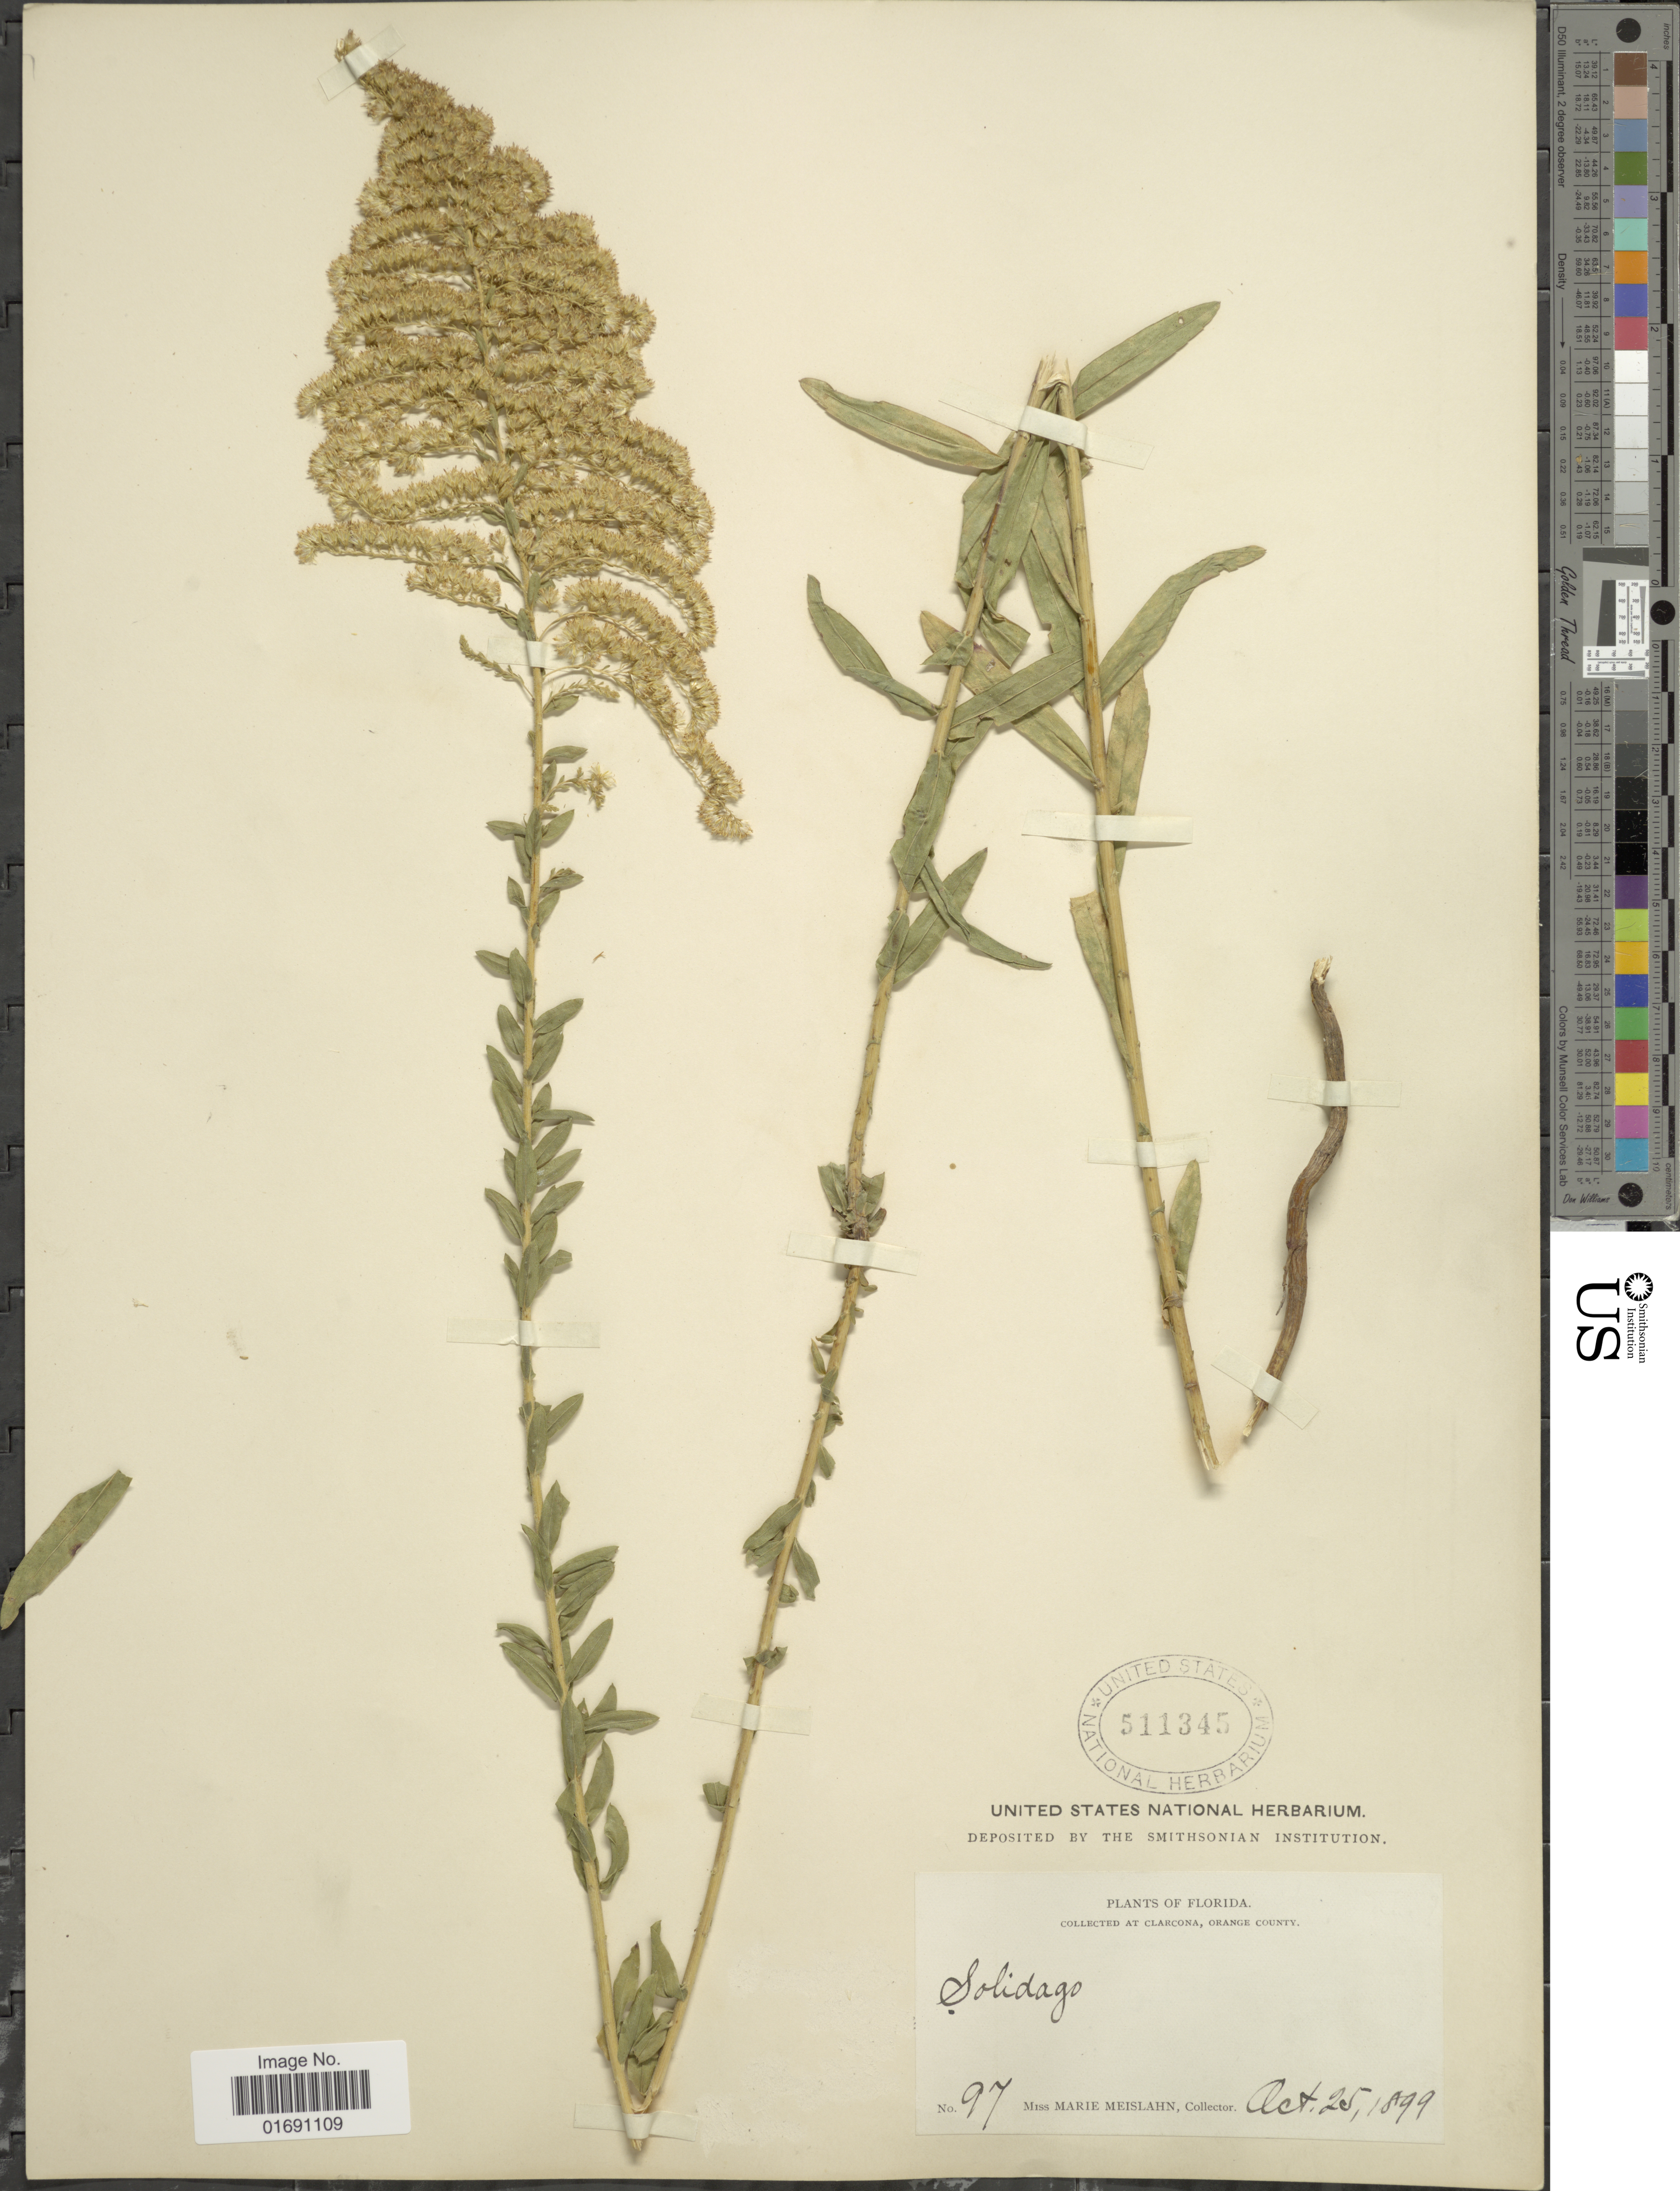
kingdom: Plantae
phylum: Tracheophyta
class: Magnoliopsida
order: Asterales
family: Asteraceae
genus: Solidago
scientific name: Solidago tortifolia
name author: Elliott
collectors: M. Meislahn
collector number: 97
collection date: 1899-10-25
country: United States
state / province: Florida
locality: At Clarcona, Orange County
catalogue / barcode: US 511345